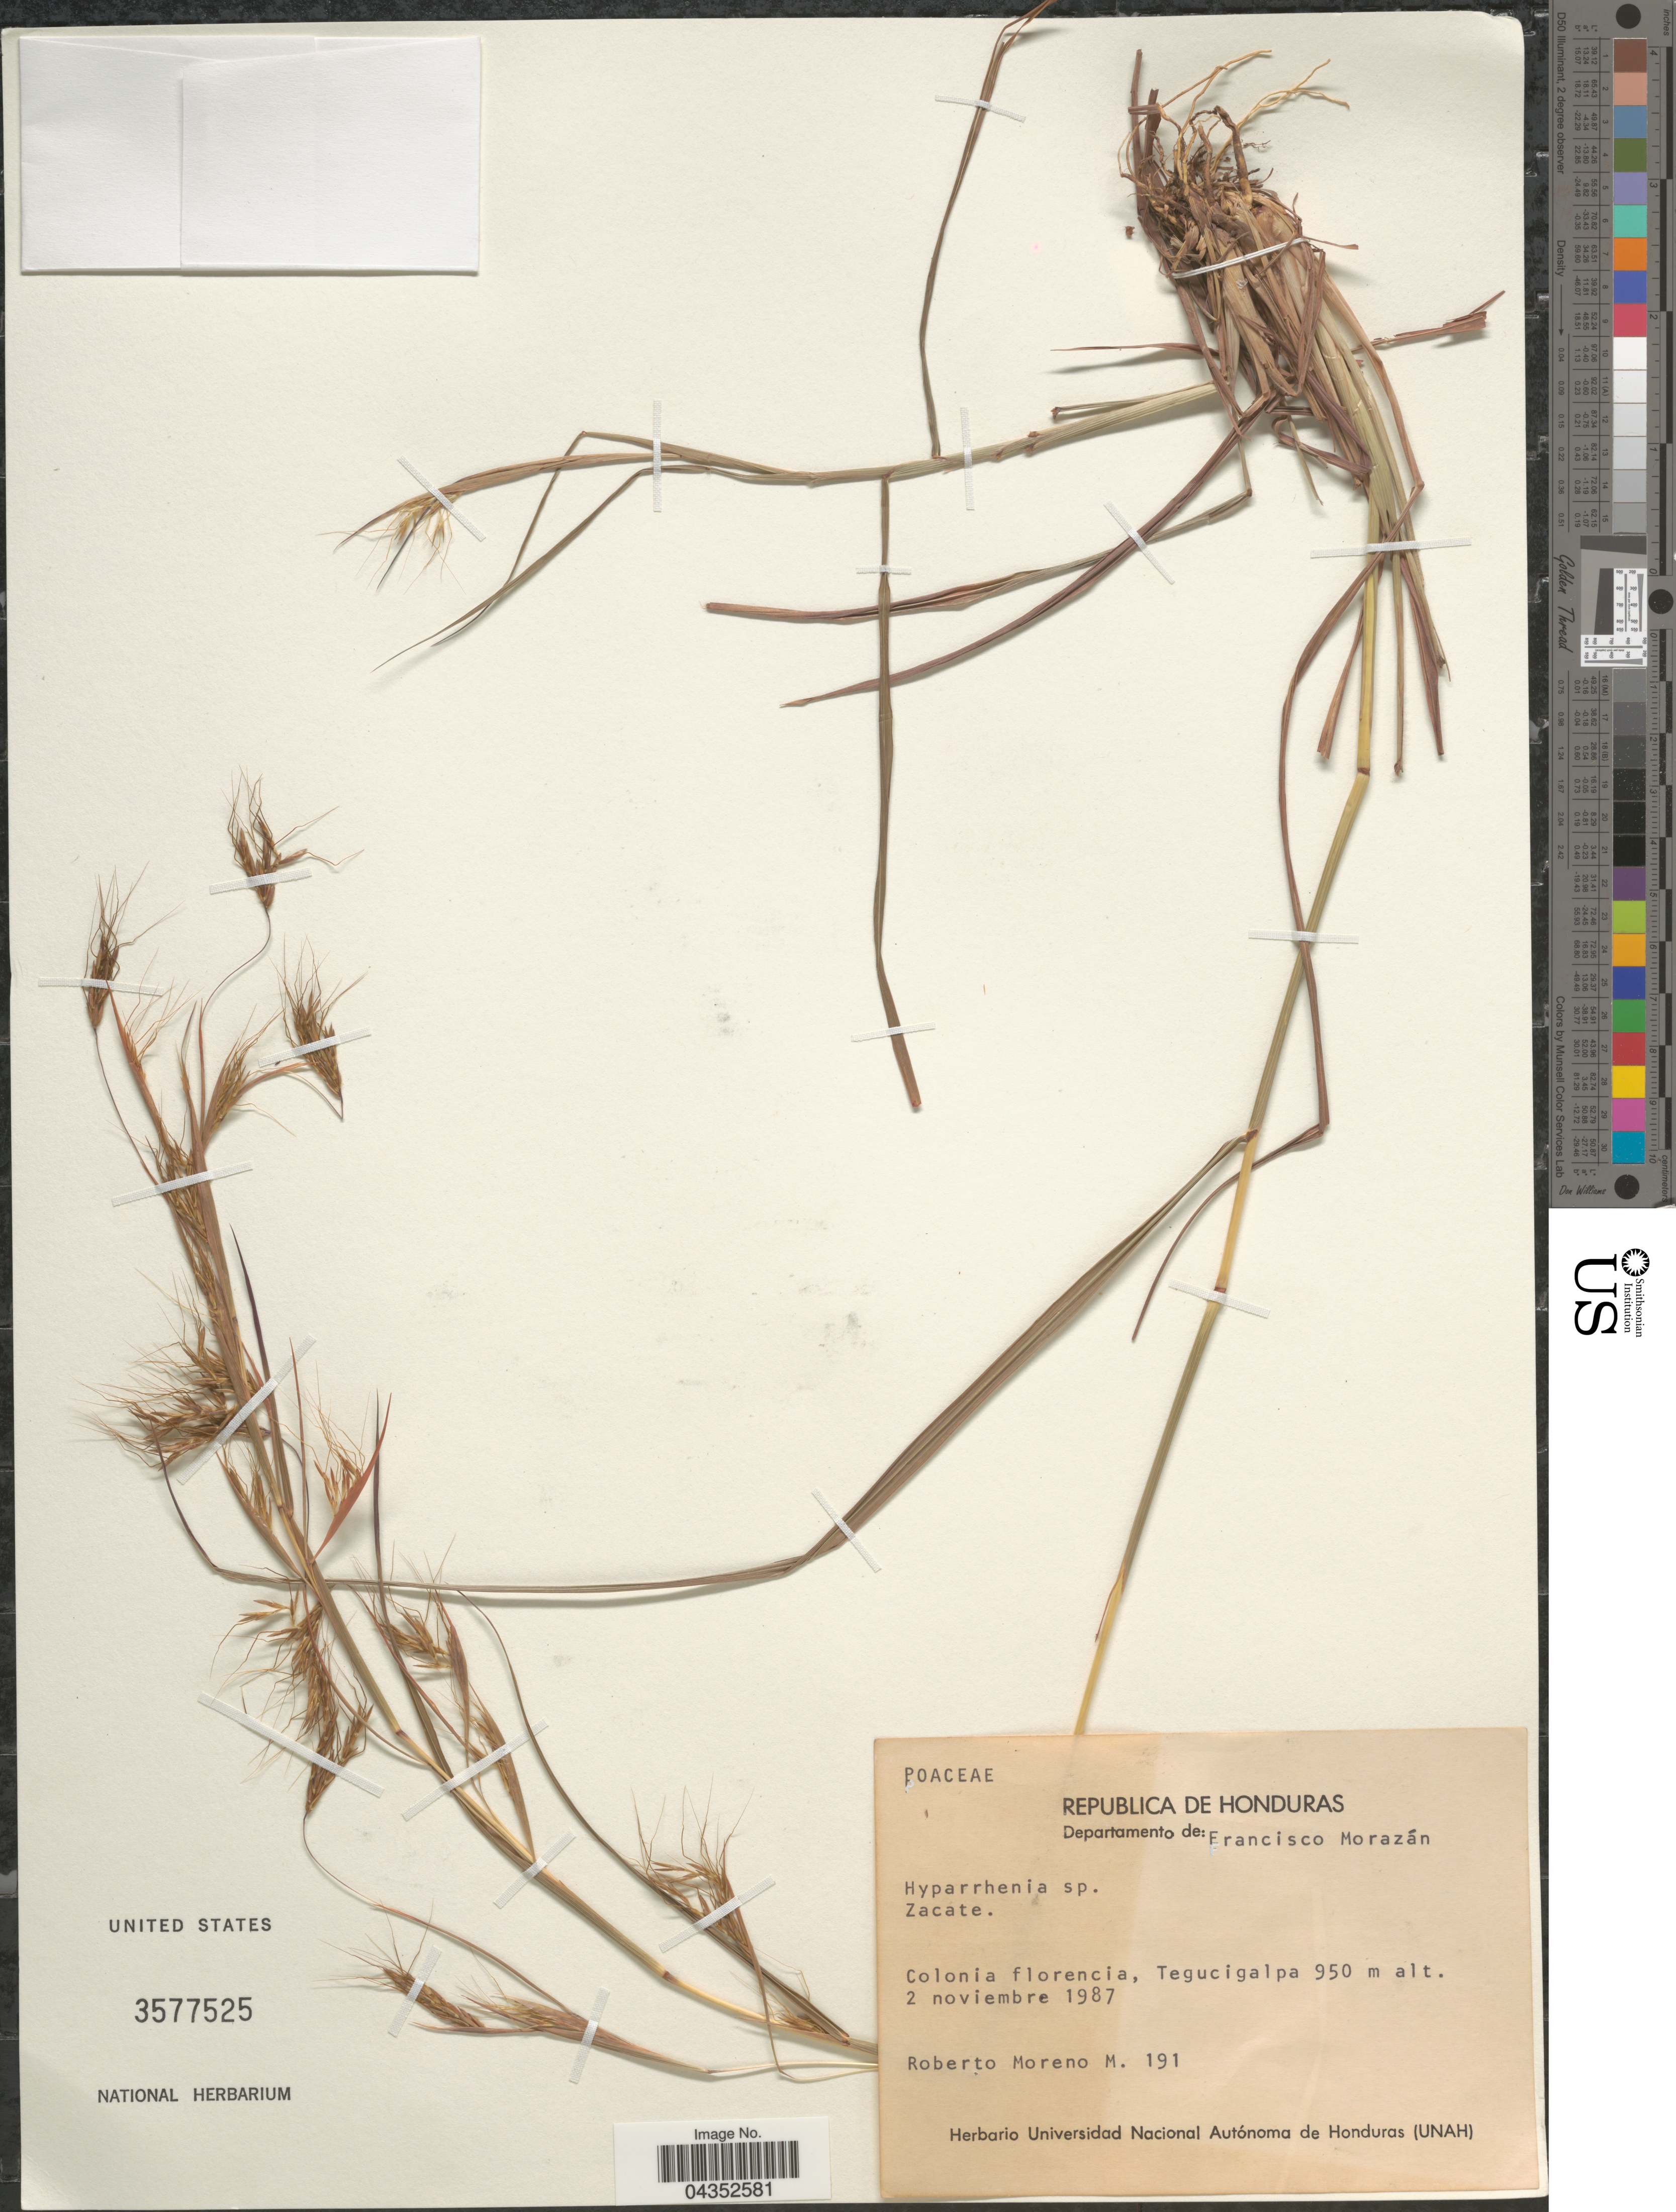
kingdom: Plantae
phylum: Tracheophyta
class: Liliopsida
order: Poales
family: Poaceae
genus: Hyparrhenia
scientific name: Hyparrhenia sp.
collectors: R. Moreno M.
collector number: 191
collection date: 1987-11-02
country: Honduras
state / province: Fco. Morazán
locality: Republica de Honduras. Departamento de: Francisco Morazán. Colonia florencia, Tegucigalpa.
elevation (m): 950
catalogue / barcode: US 3577525